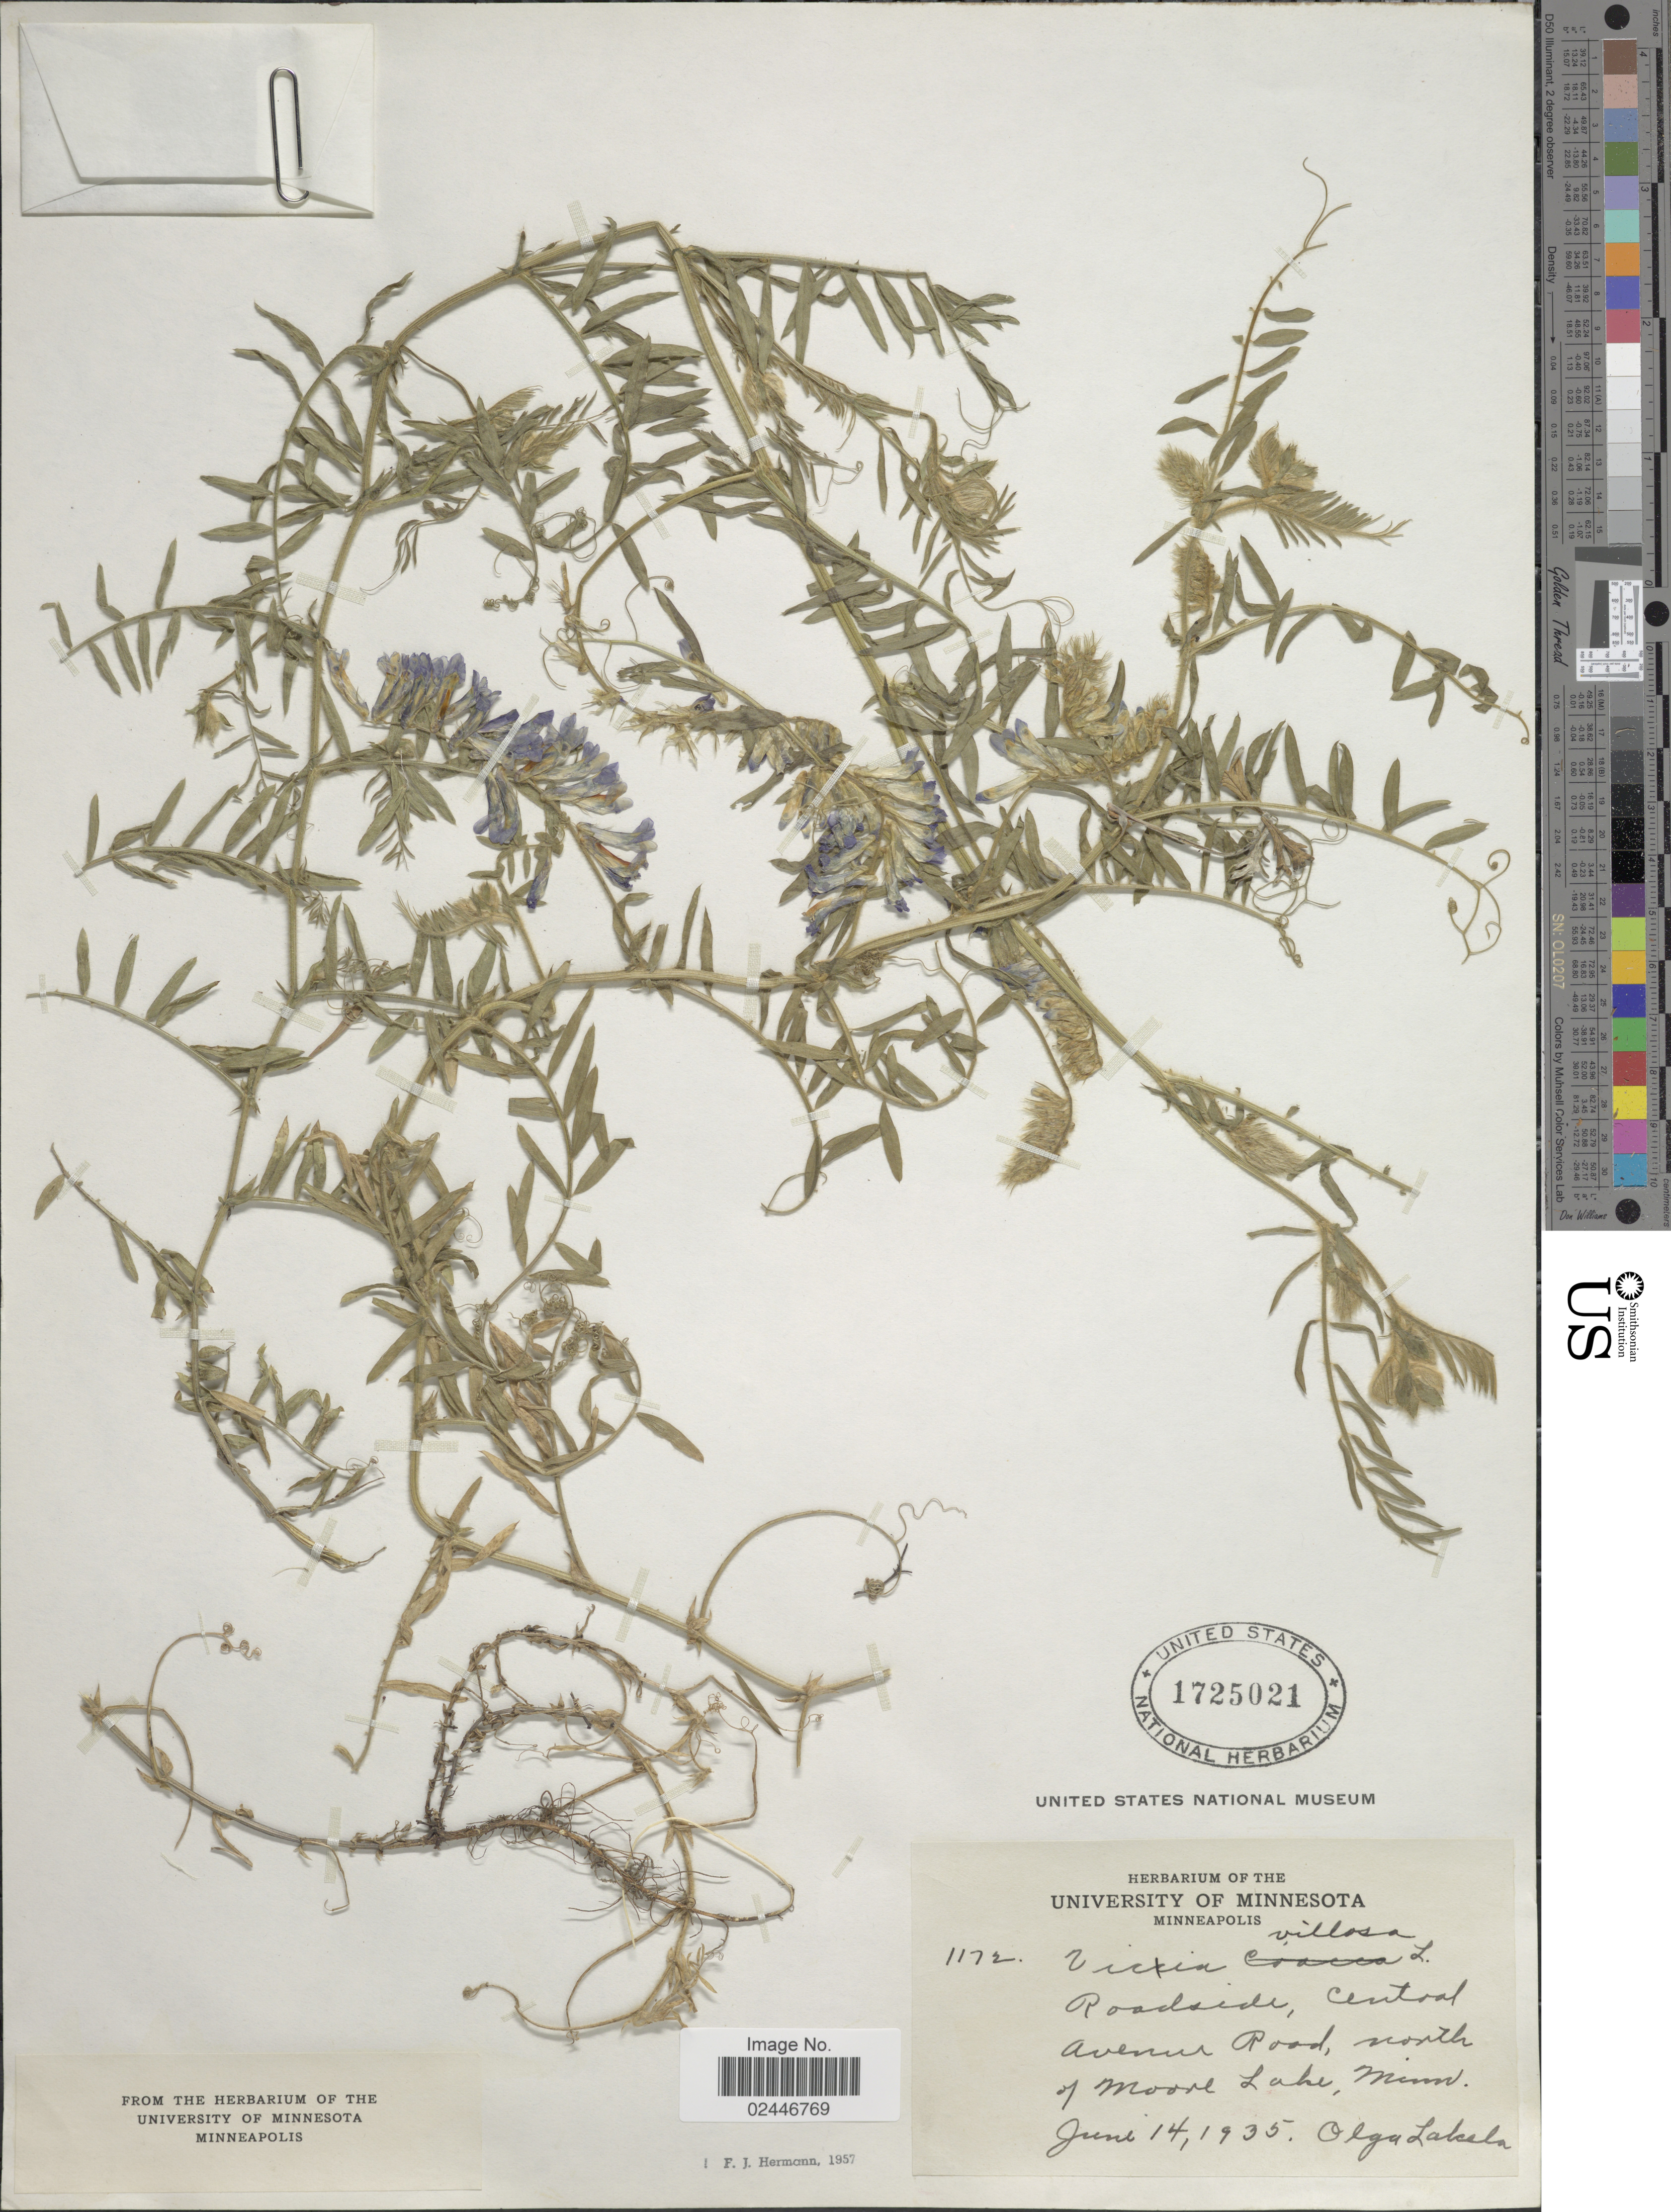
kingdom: Plantae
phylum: Tracheophyta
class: Magnoliopsida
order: Fabales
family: Fabaceae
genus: Vicia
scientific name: Vicia villosa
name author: Roth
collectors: O. K. Lakela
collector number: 1172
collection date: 1935-06-14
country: United States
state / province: Minnesota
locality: Roadside, Central Avenue Road, north of Moose Lake.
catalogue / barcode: US 1725021